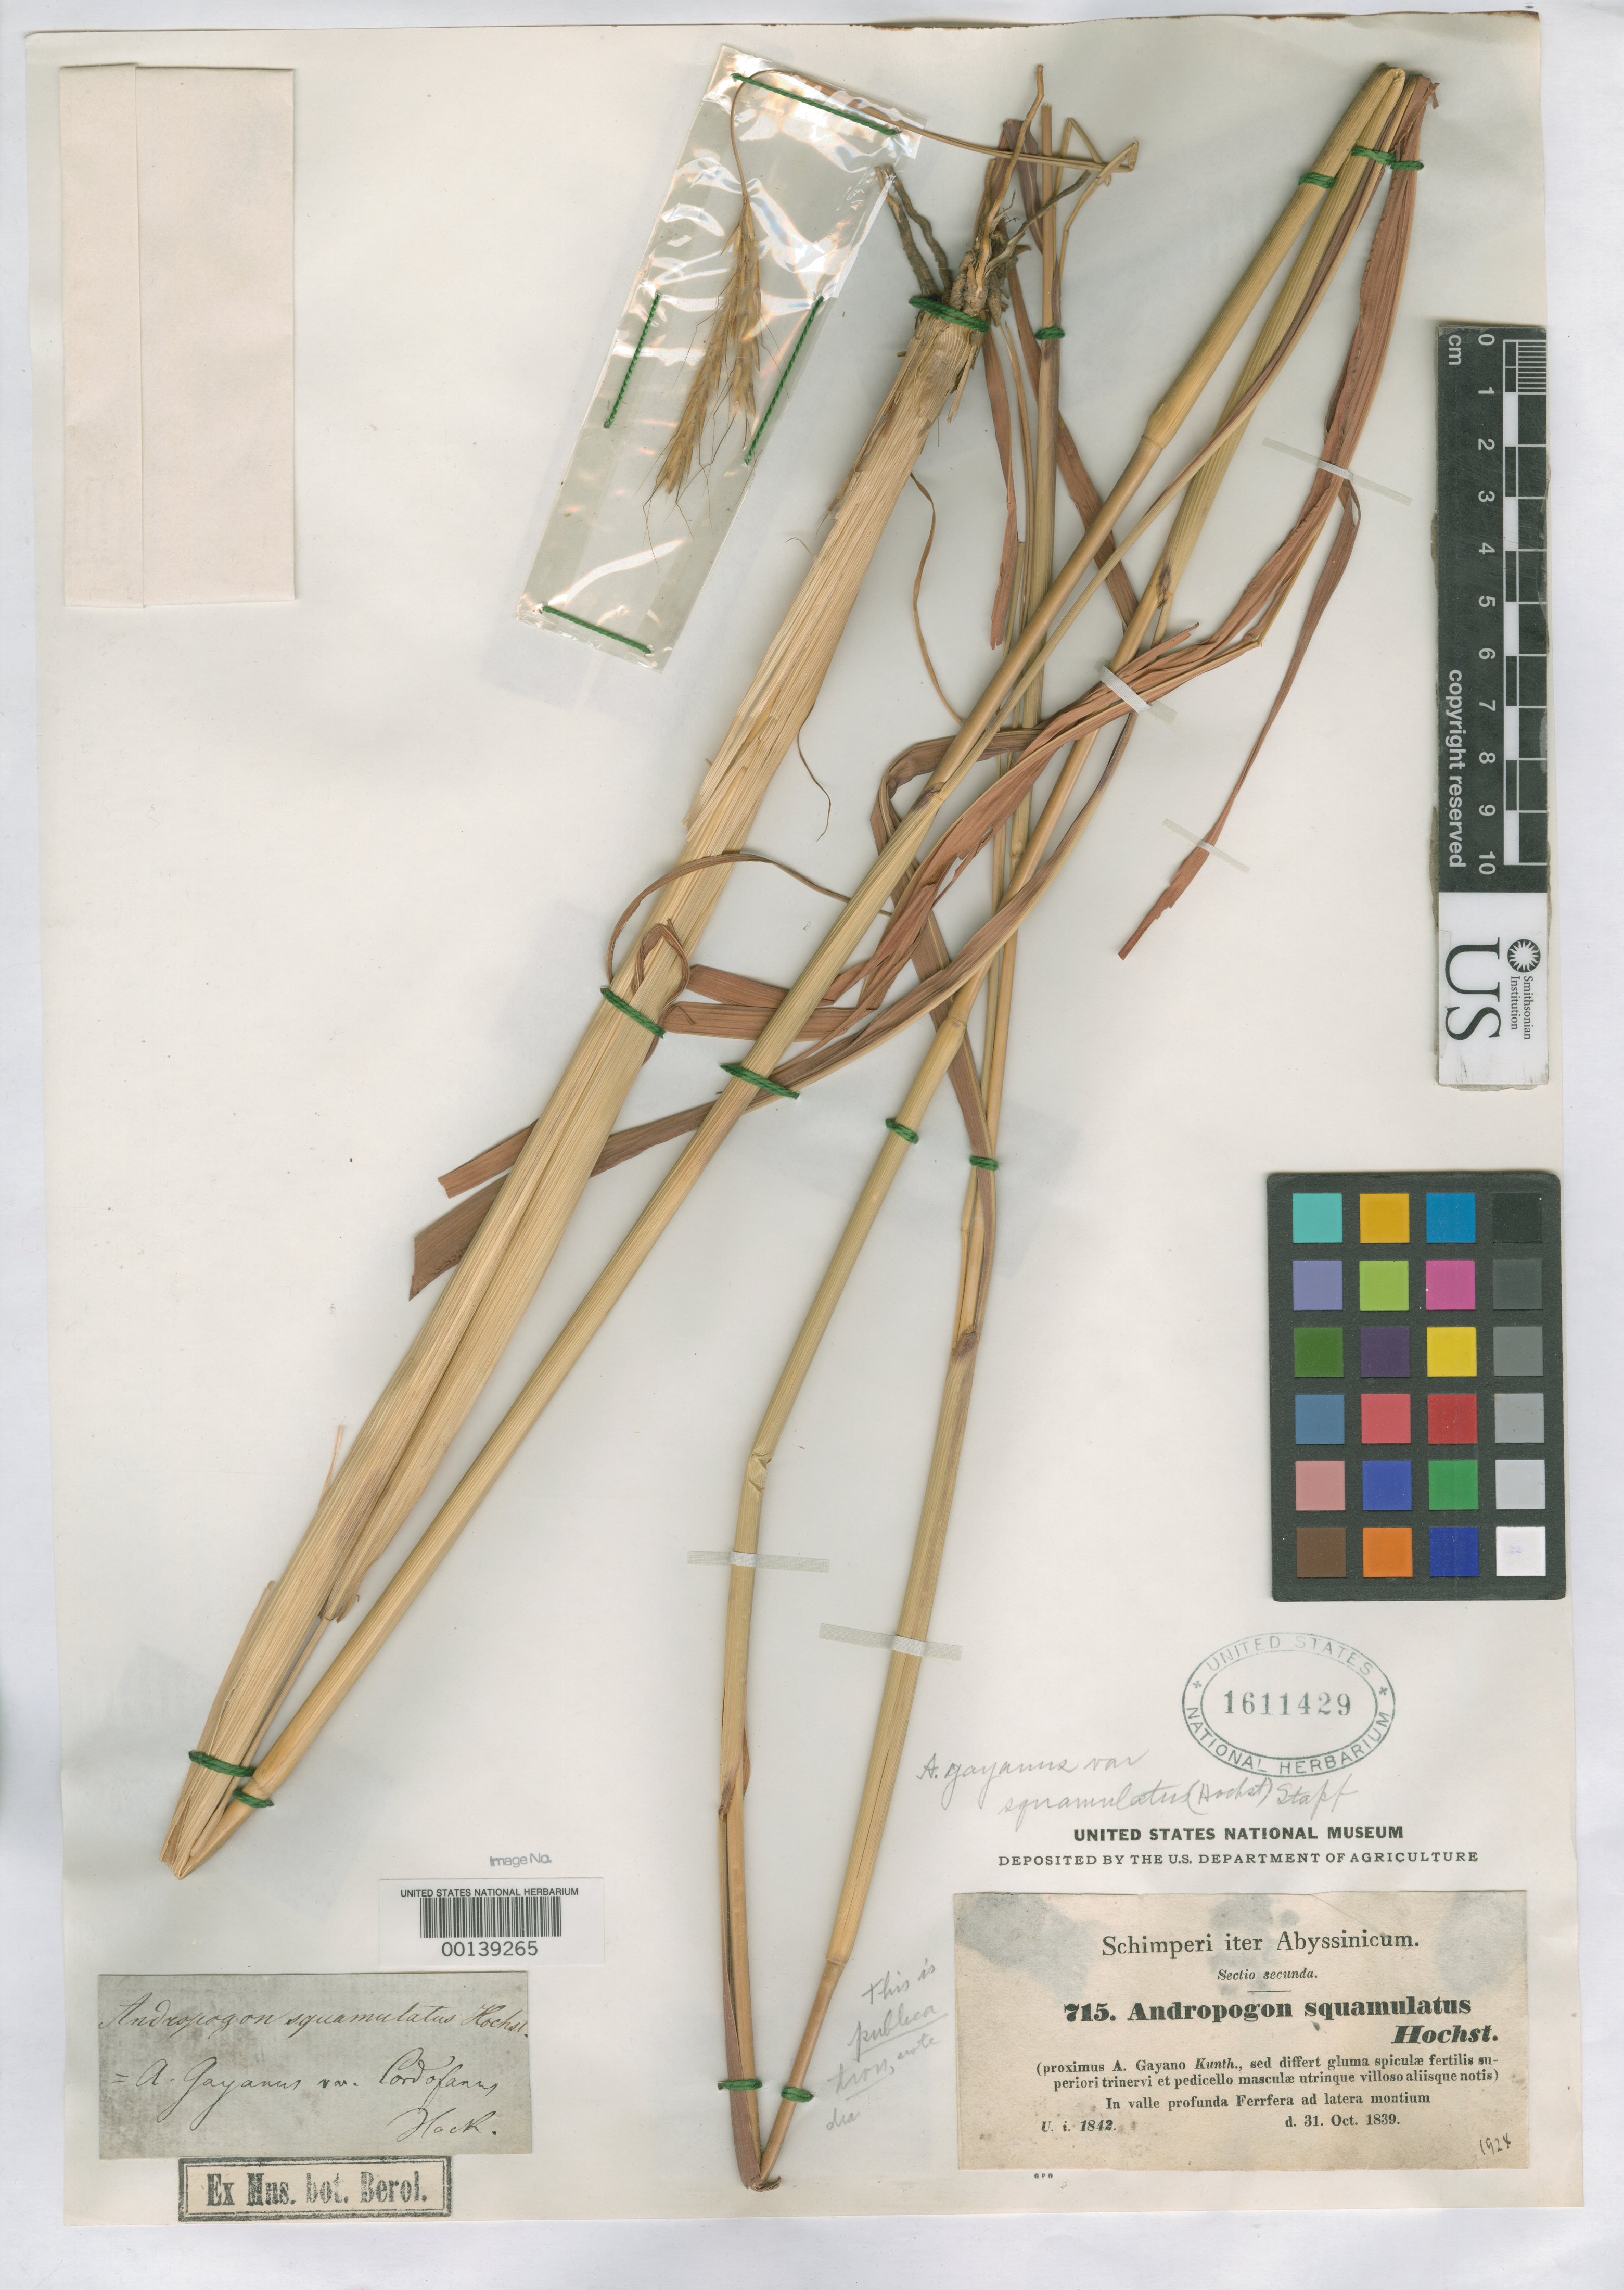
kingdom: Plantae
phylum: Tracheophyta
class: Liliopsida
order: Poales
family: Poaceae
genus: Andropogon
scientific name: Andropogon squamulatus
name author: Hochst.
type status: Isotype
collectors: G. W. Schimper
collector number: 715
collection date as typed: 31 Oct 1839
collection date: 1839-10-31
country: Ethiopia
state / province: Tigray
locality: In valle profunda ferrfera.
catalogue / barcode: US 1611429